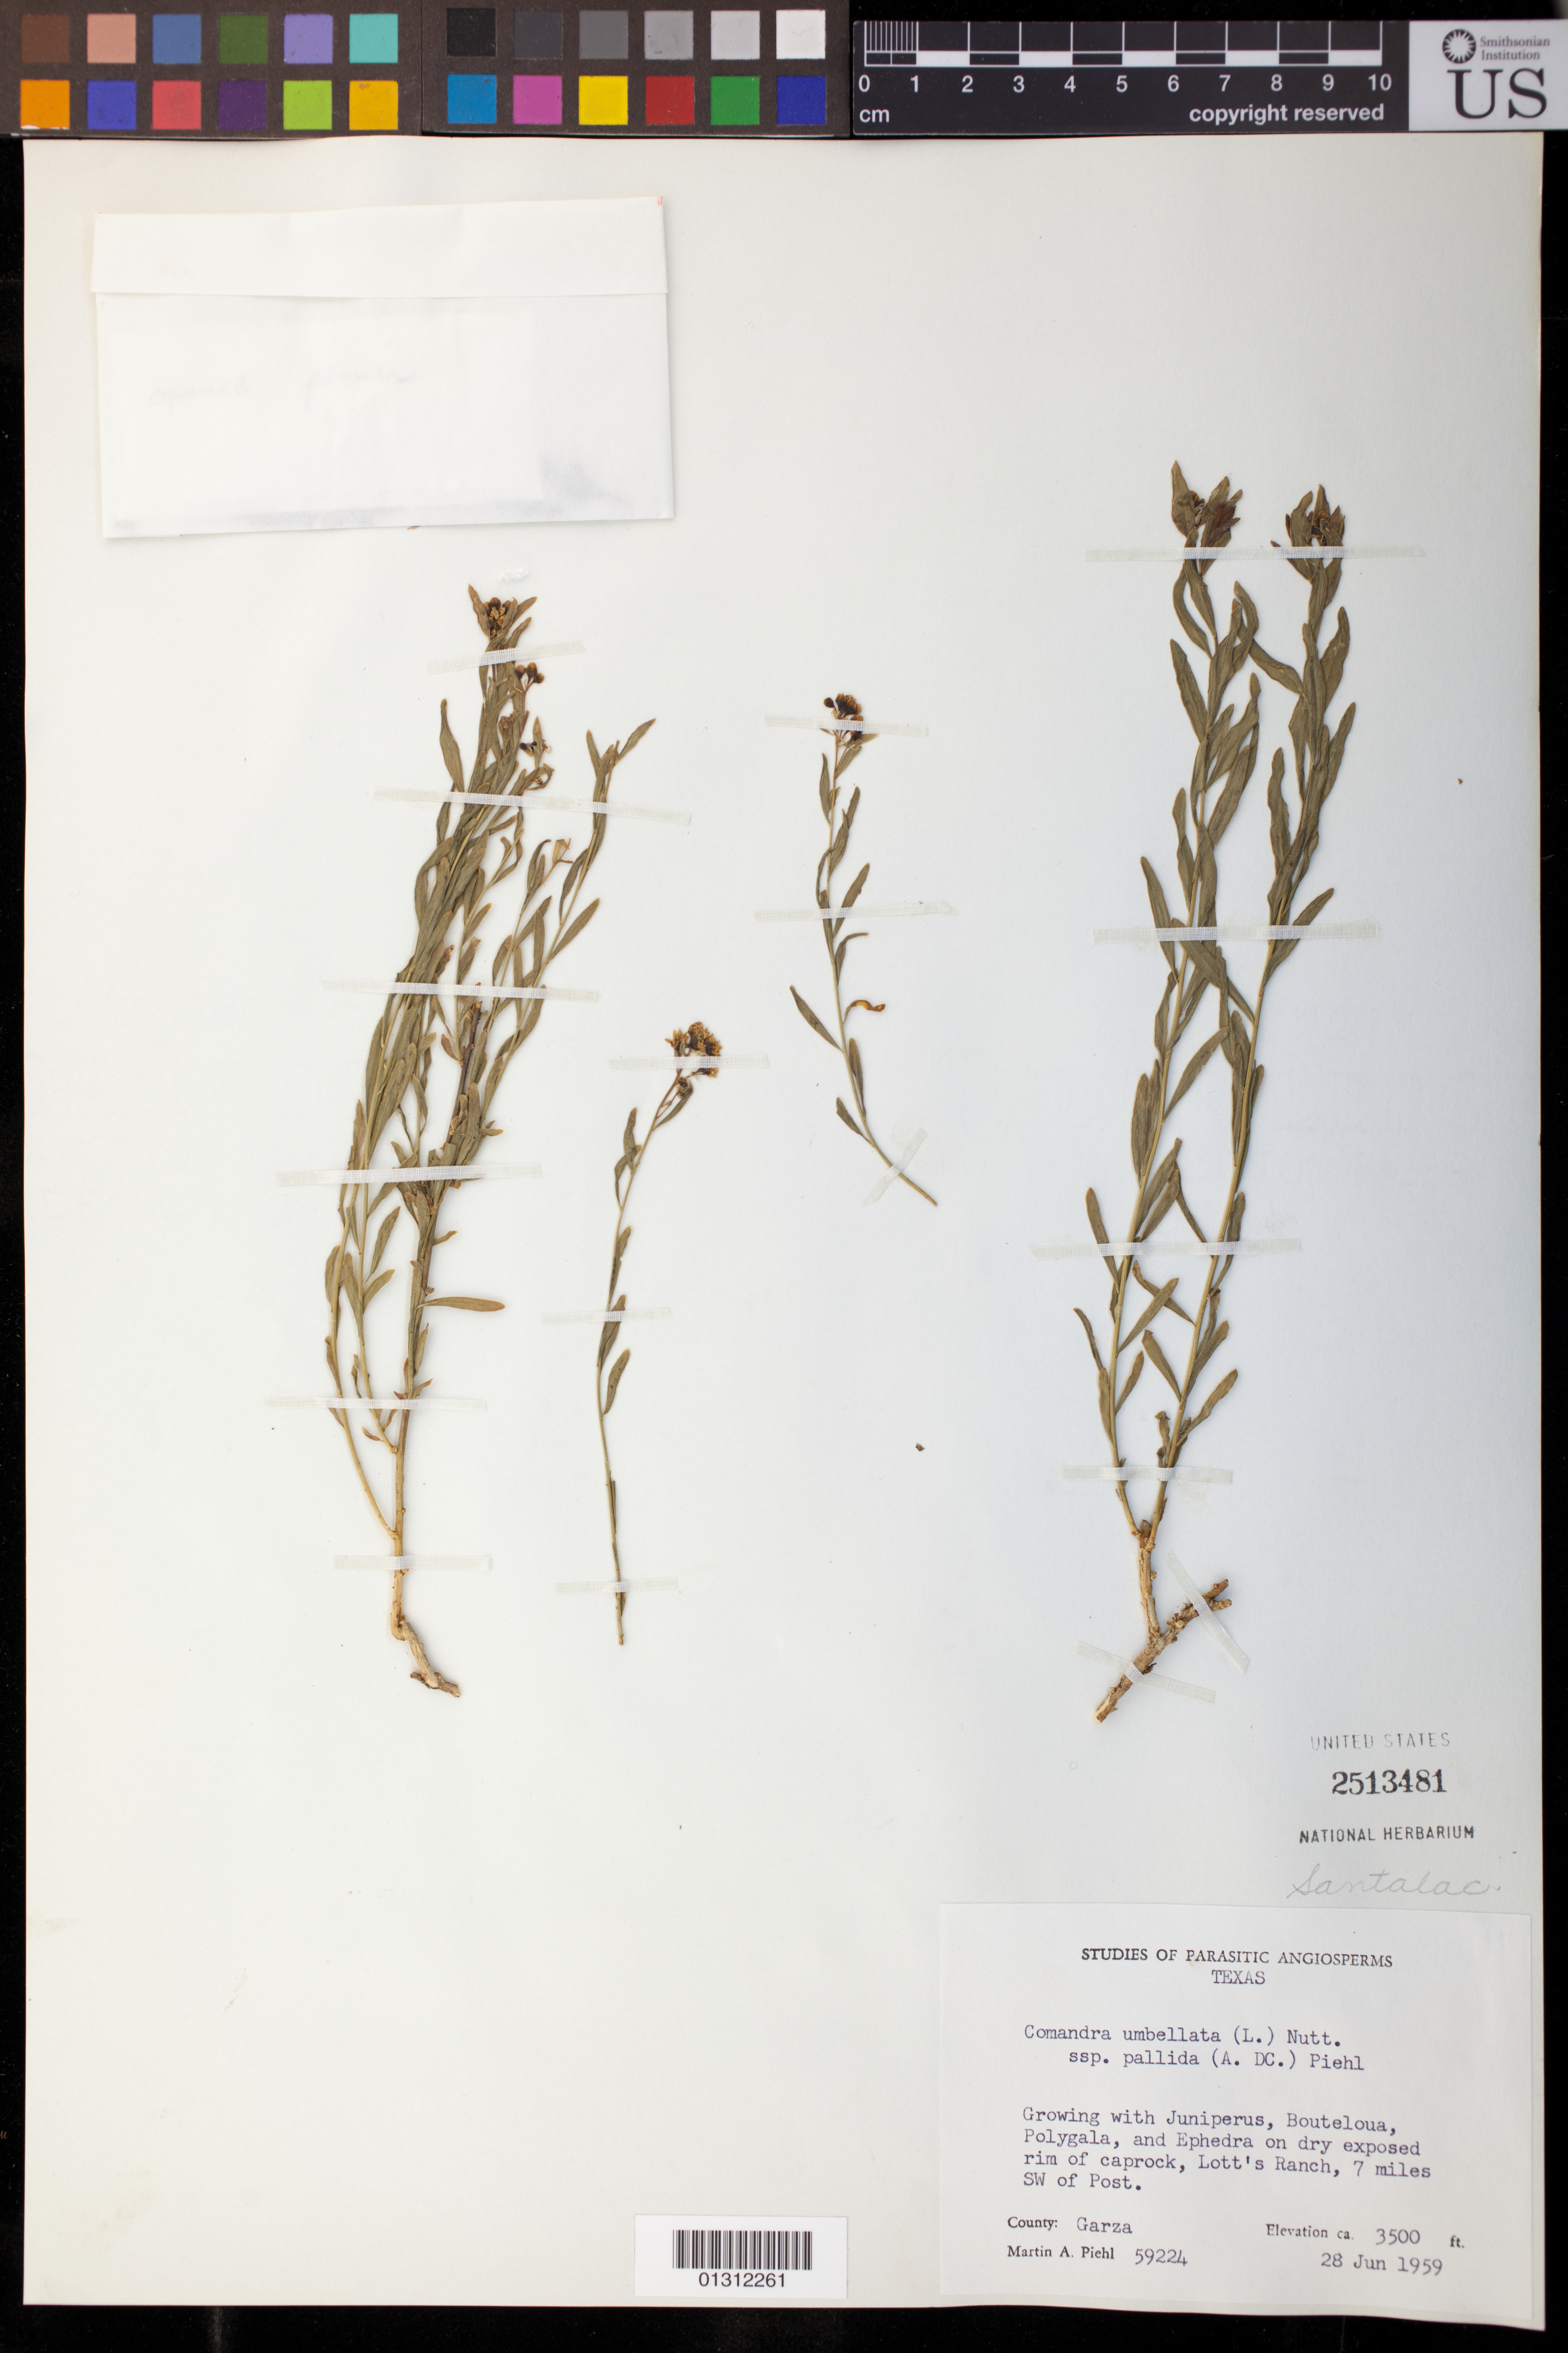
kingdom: Plantae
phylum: Tracheophyta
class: Magnoliopsida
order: Santalales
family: Comandraceae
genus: Comandra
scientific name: Comandra umbellata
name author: (L.) Nutt.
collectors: M. Piehl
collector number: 59224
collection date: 1959-06-28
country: United States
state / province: Texas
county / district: Garza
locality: Lott's Ranch, 7 miles SW of Post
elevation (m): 1067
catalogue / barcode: US 2513481